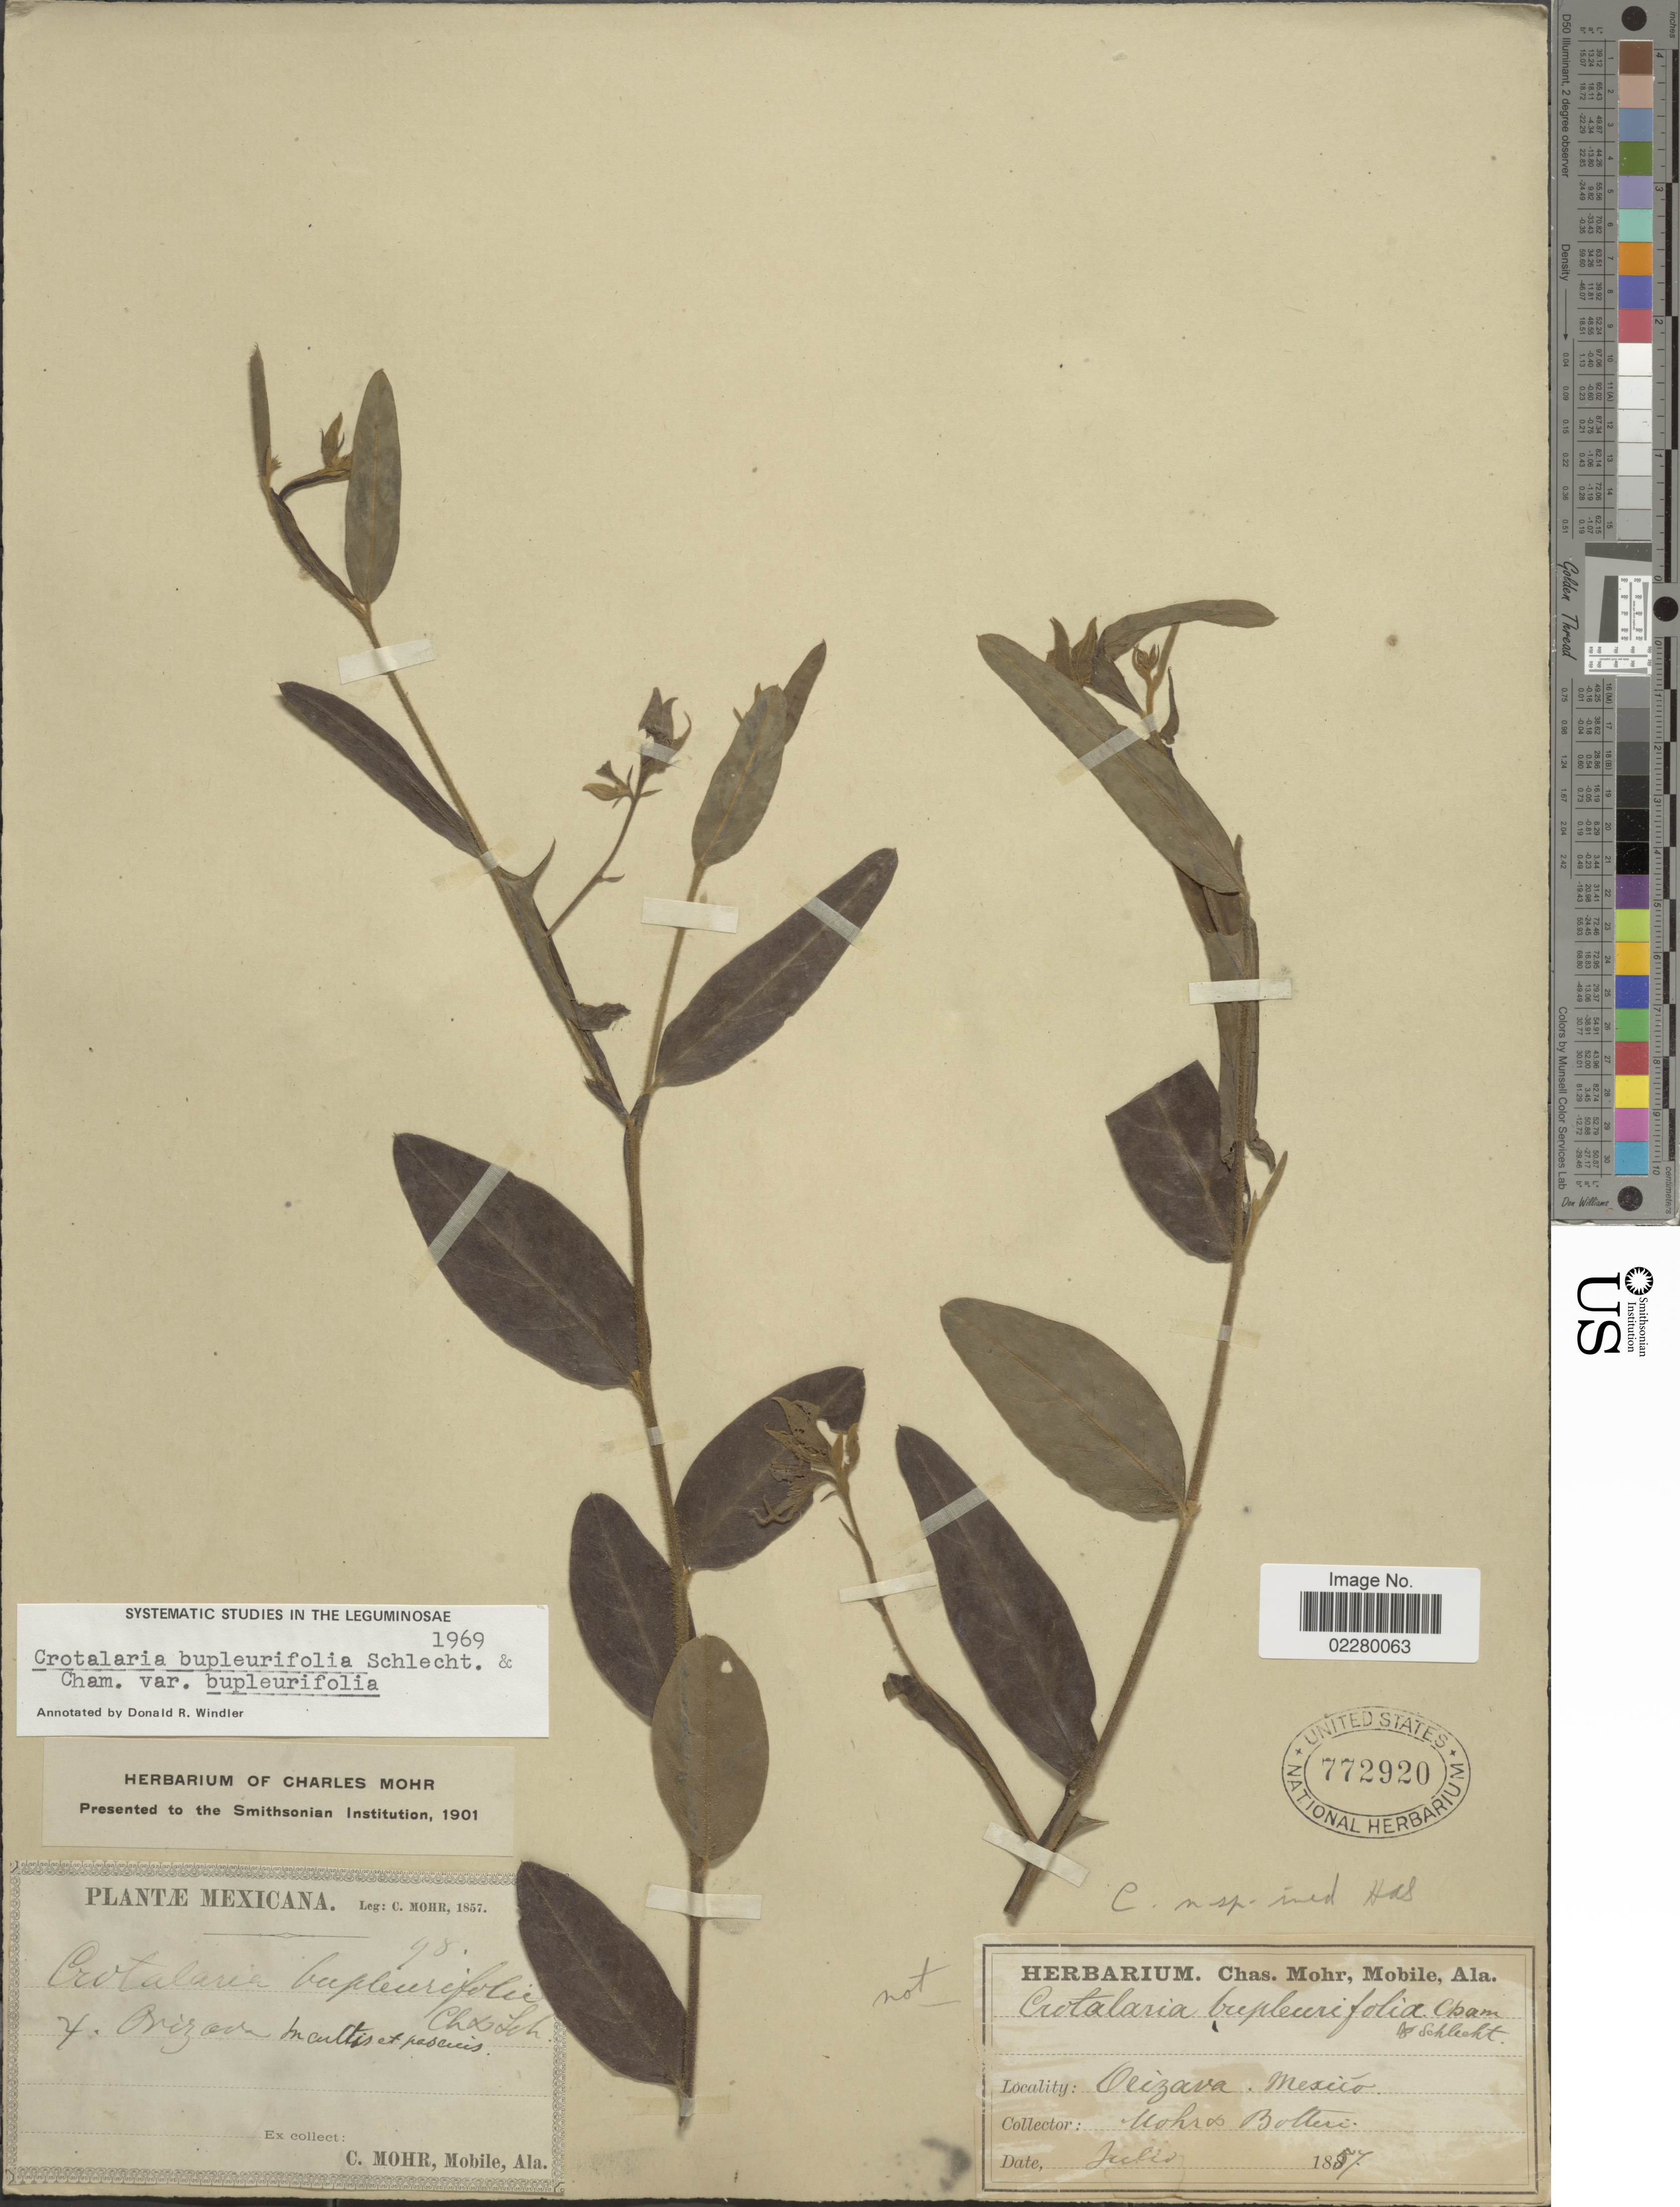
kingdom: Plantae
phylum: Tracheophyta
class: Magnoliopsida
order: Fabales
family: Fabaceae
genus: Crotalaria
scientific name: Crotalaria bupleurifolia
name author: Schltdl. & Cham.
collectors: C. T. Mohr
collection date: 1857-07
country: Mexico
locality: Orizaba, Mexico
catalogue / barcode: US 772920